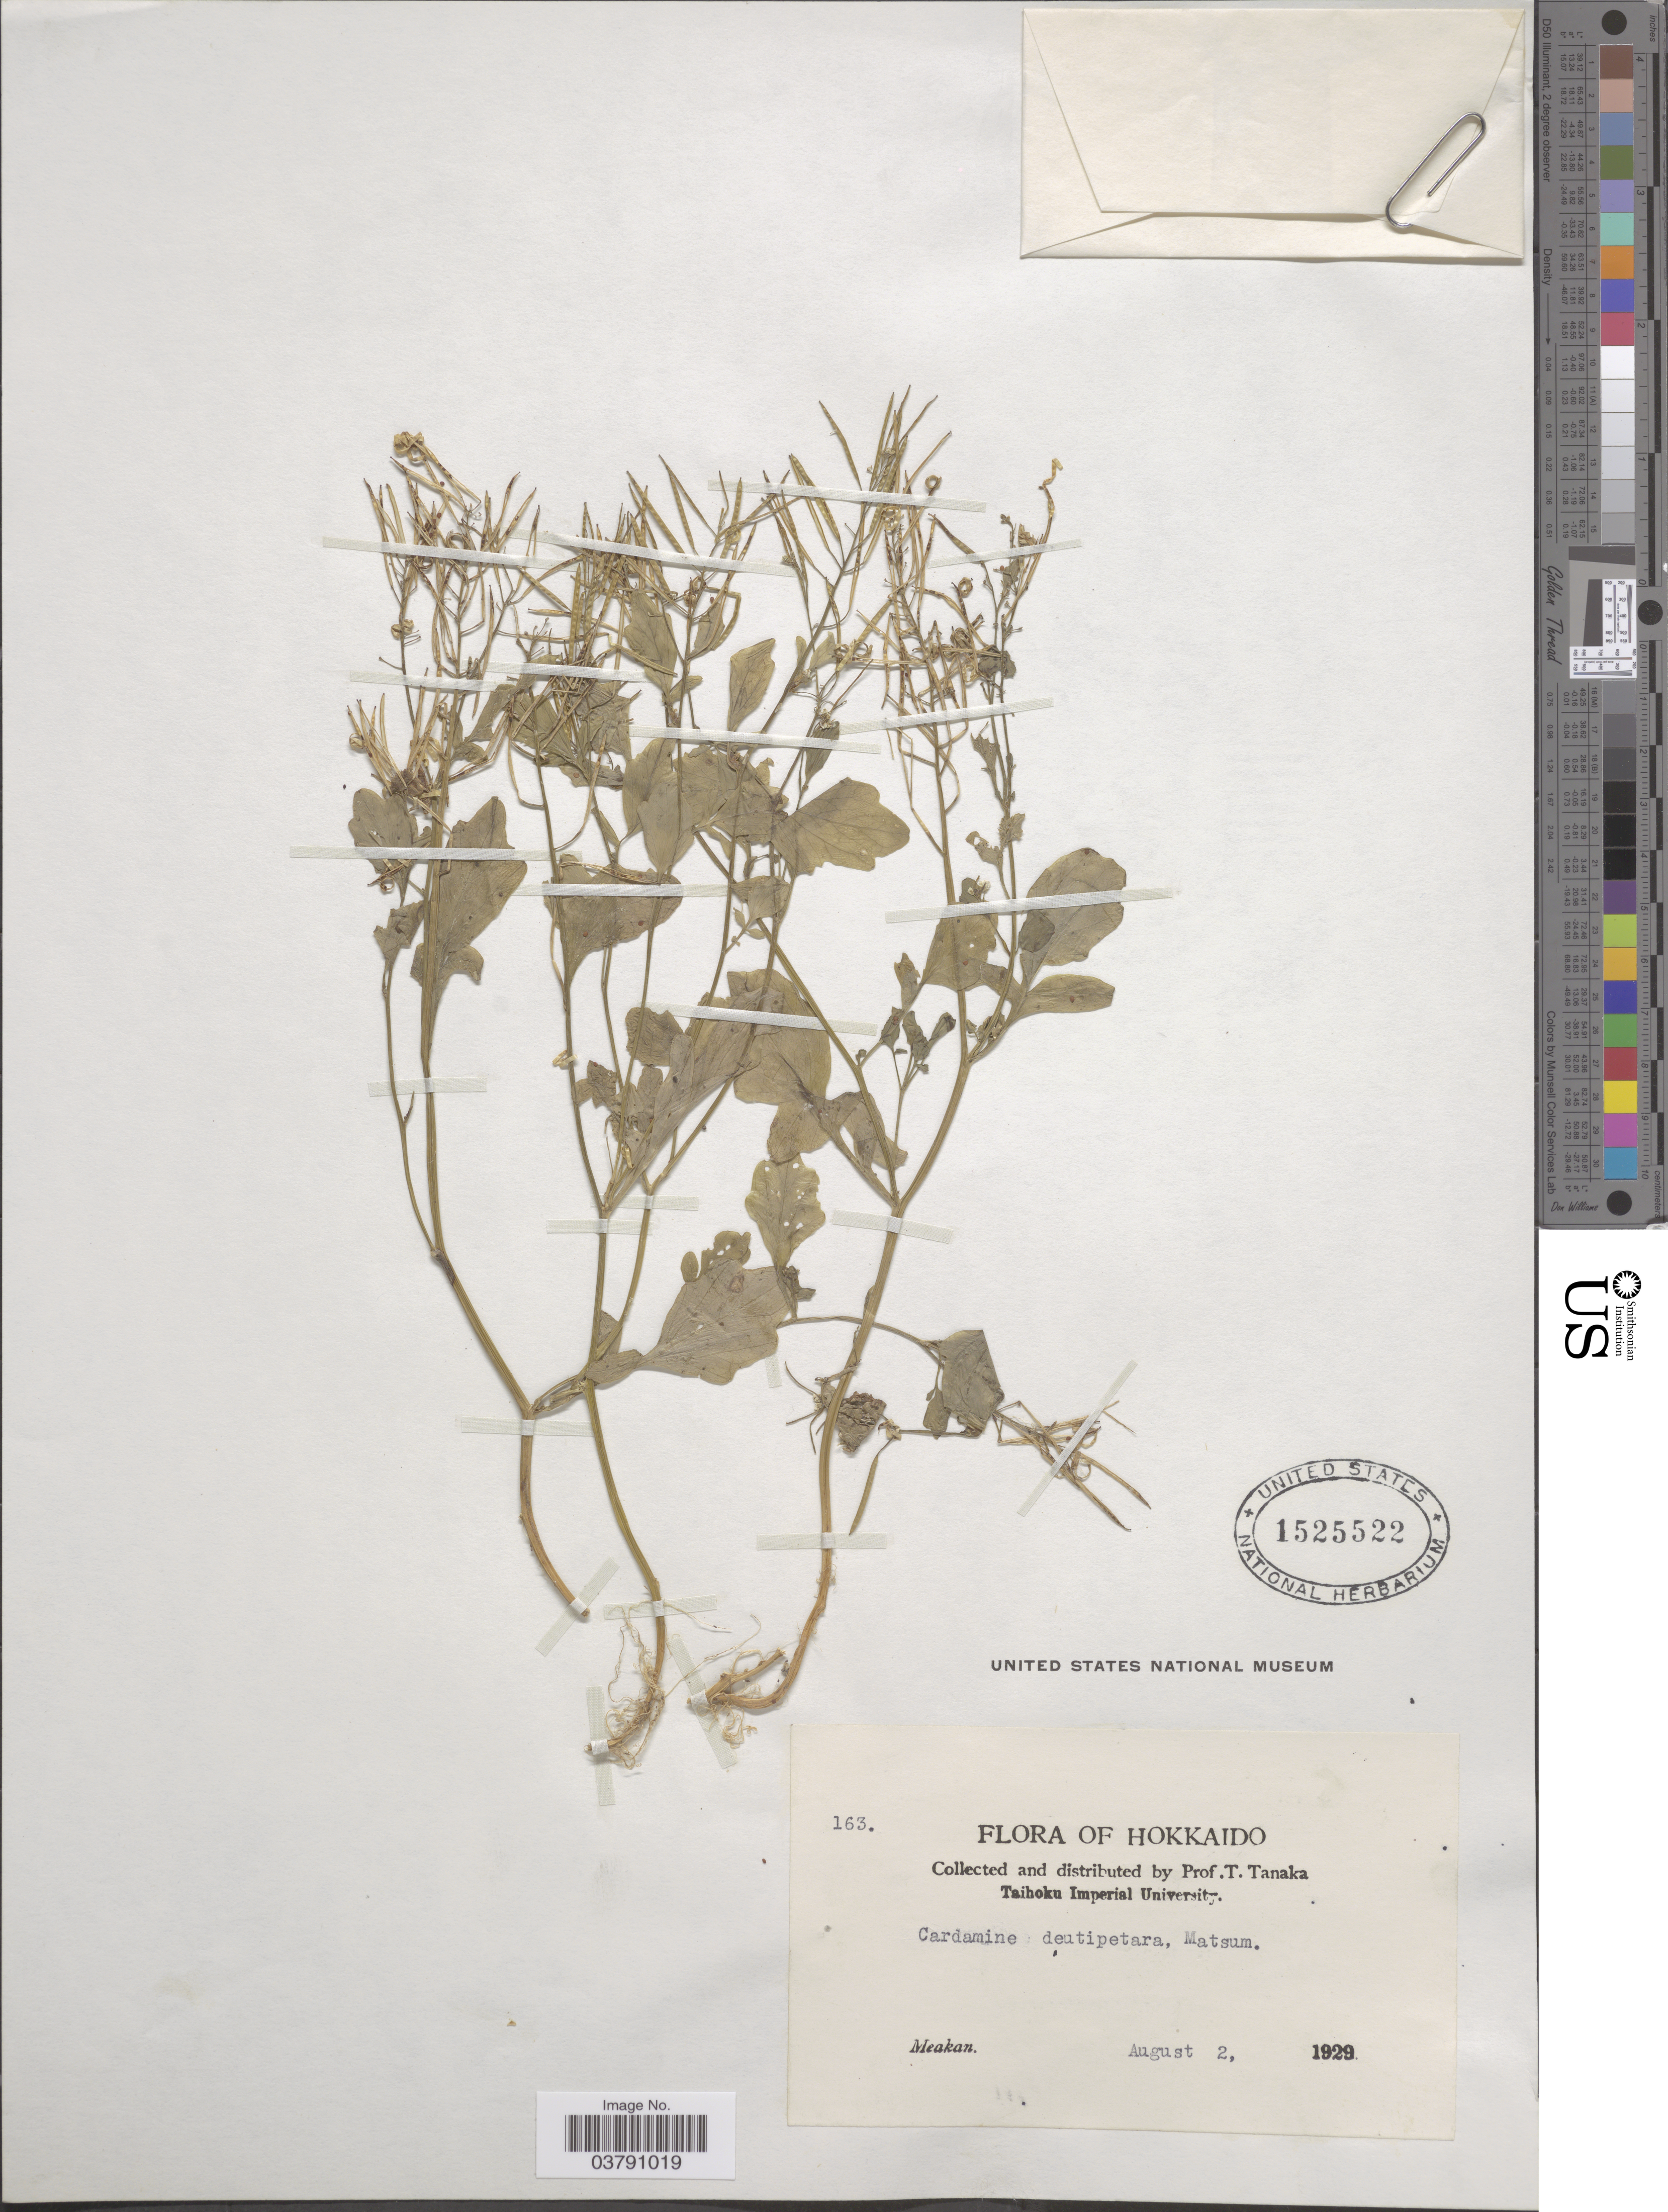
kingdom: Plantae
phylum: Tracheophyta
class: Magnoliopsida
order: Brassicales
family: Brassicaceae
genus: Cardamine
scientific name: Cardamine dentipetala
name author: Matsum.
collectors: T. Tanaka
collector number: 163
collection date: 1929-08-02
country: Japan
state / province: Hokkaidō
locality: Meakan.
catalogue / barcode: US 1525522